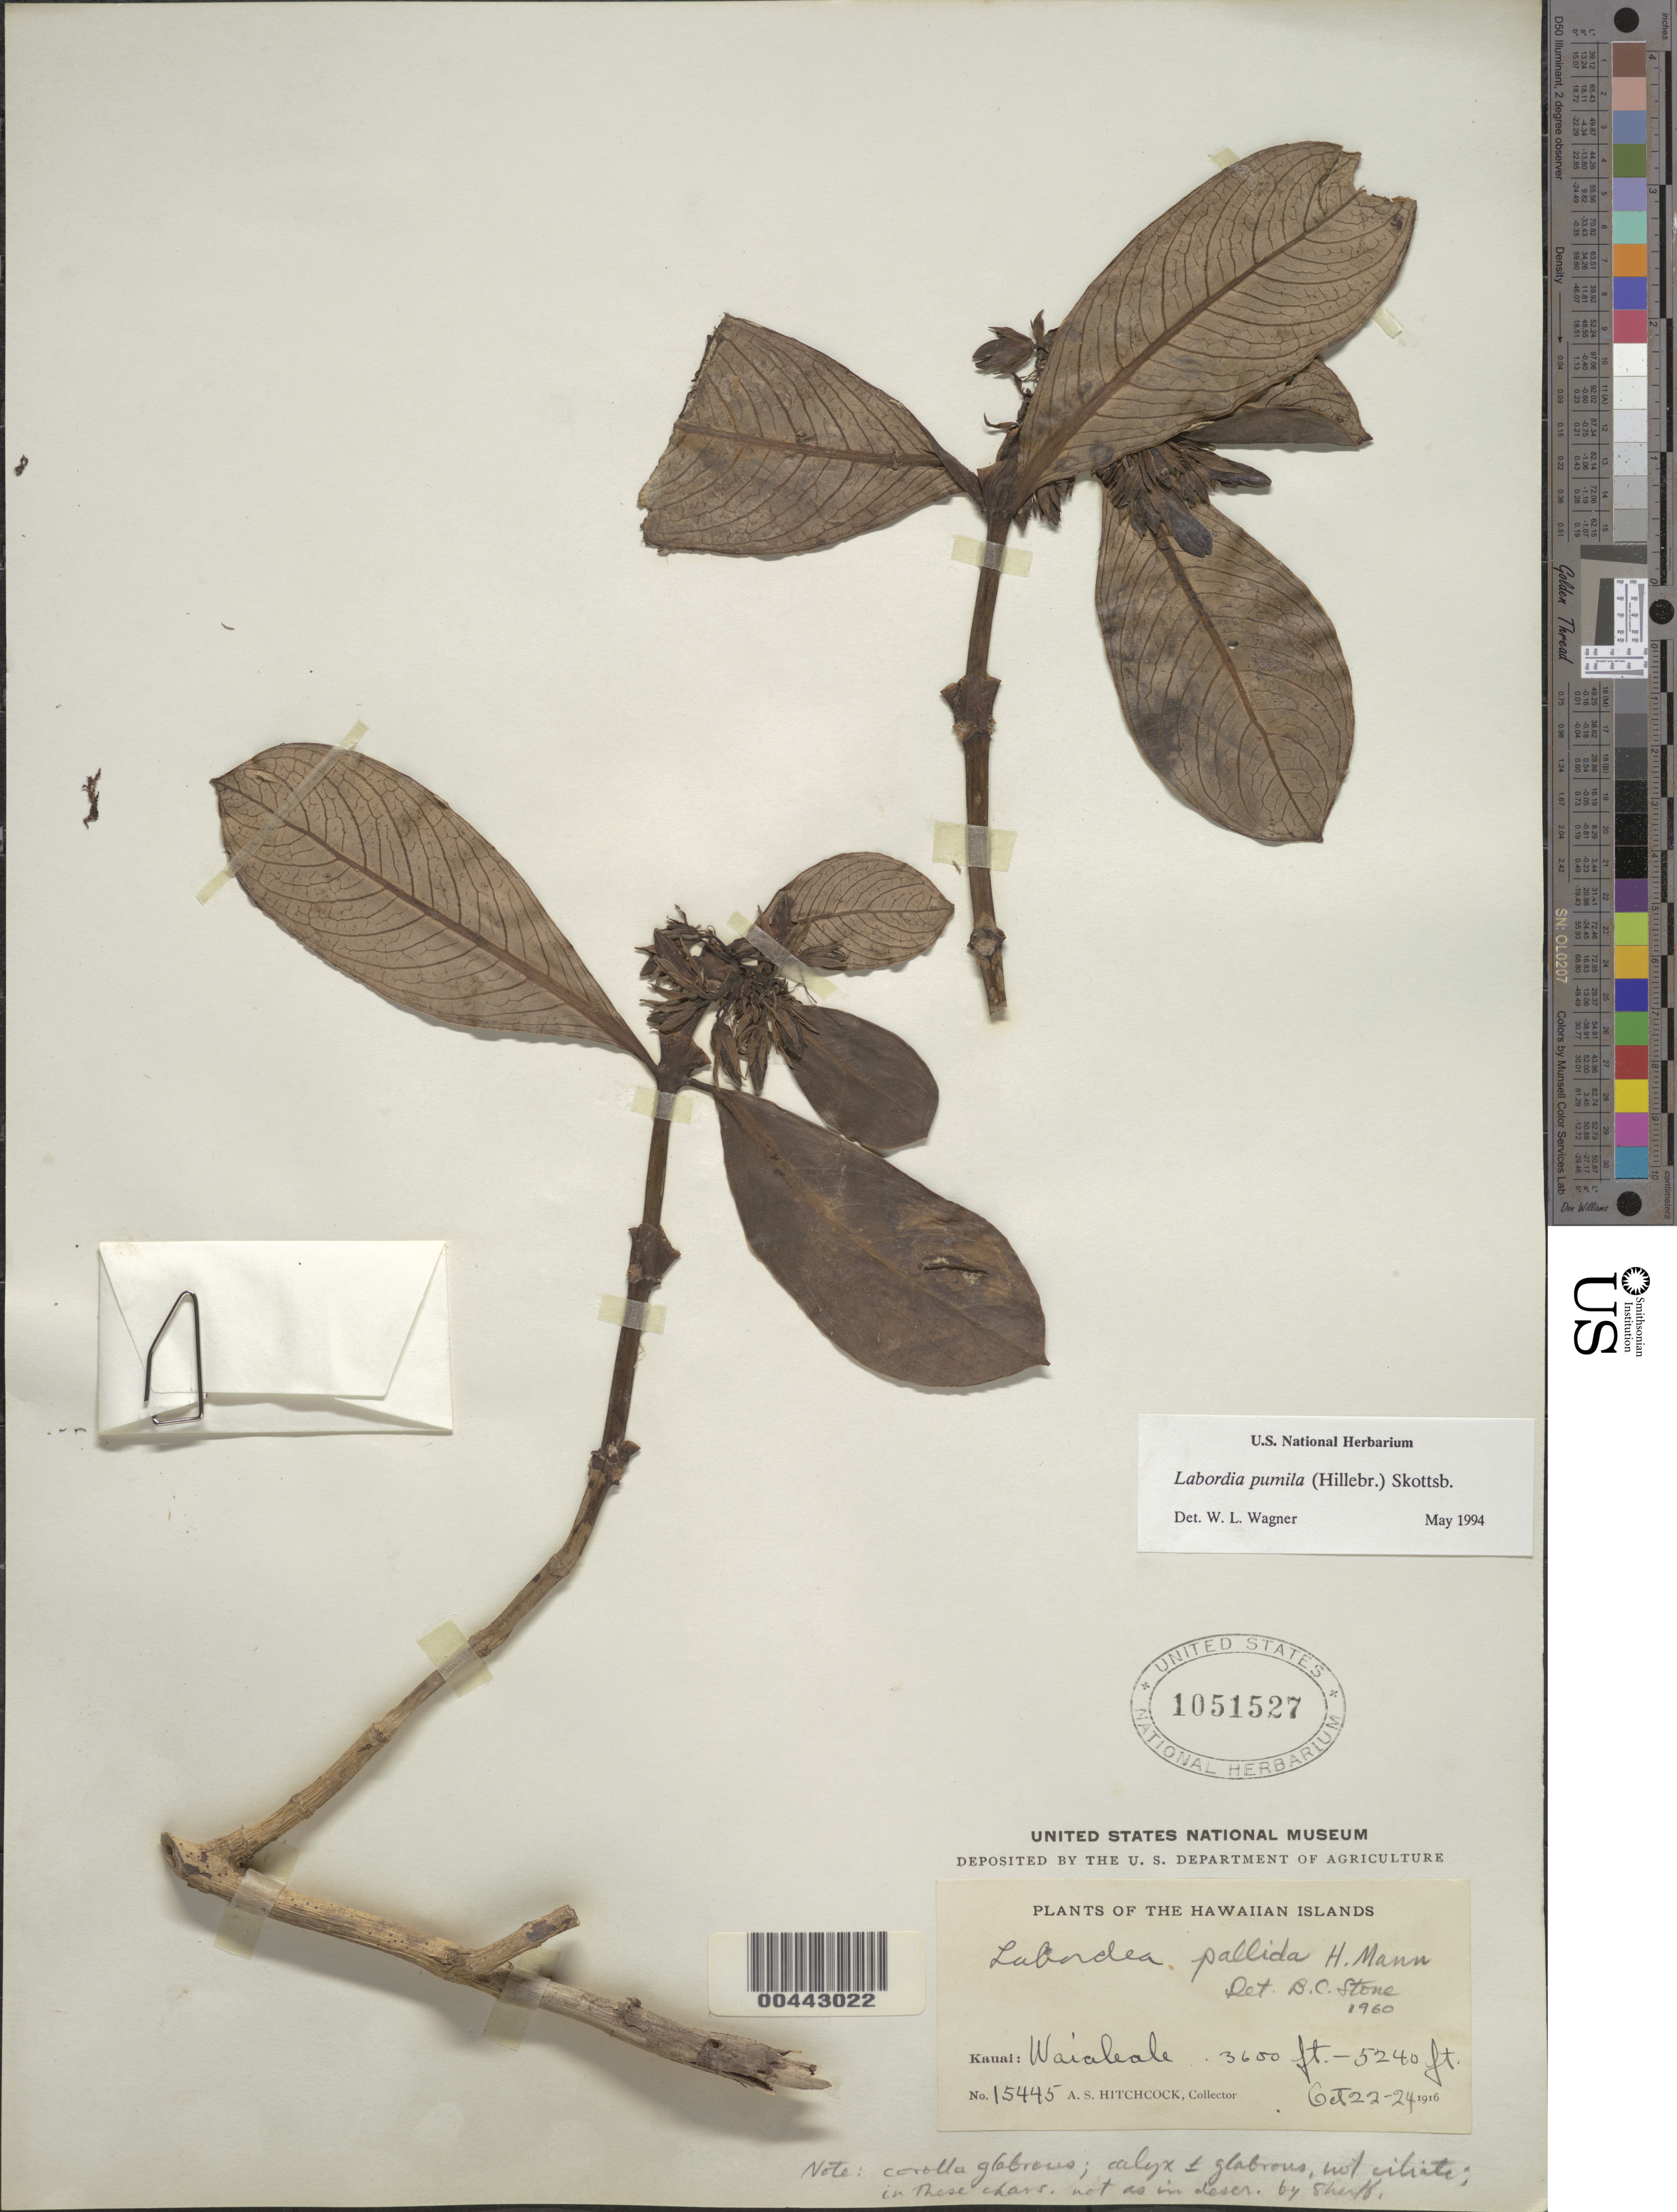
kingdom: Plantae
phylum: Tracheophyta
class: Magnoliopsida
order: Gentianales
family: Loganiaceae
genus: Geniostoma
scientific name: Geniostoma pumilum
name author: (Hillebr.) Byng & Christenh.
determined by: Wagner, W. L., (BOT), Smithsonian Institution - National Museum of Natural History (UNITED STATES)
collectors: A. S. Hitchcock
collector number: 15445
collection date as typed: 22 Oct 1916 to 24 Oct 1916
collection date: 1916-10-22/1916-10-24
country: United States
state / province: Hawaii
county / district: Kauai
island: Kaua'i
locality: Waialeale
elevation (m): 1097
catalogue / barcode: US 1051527